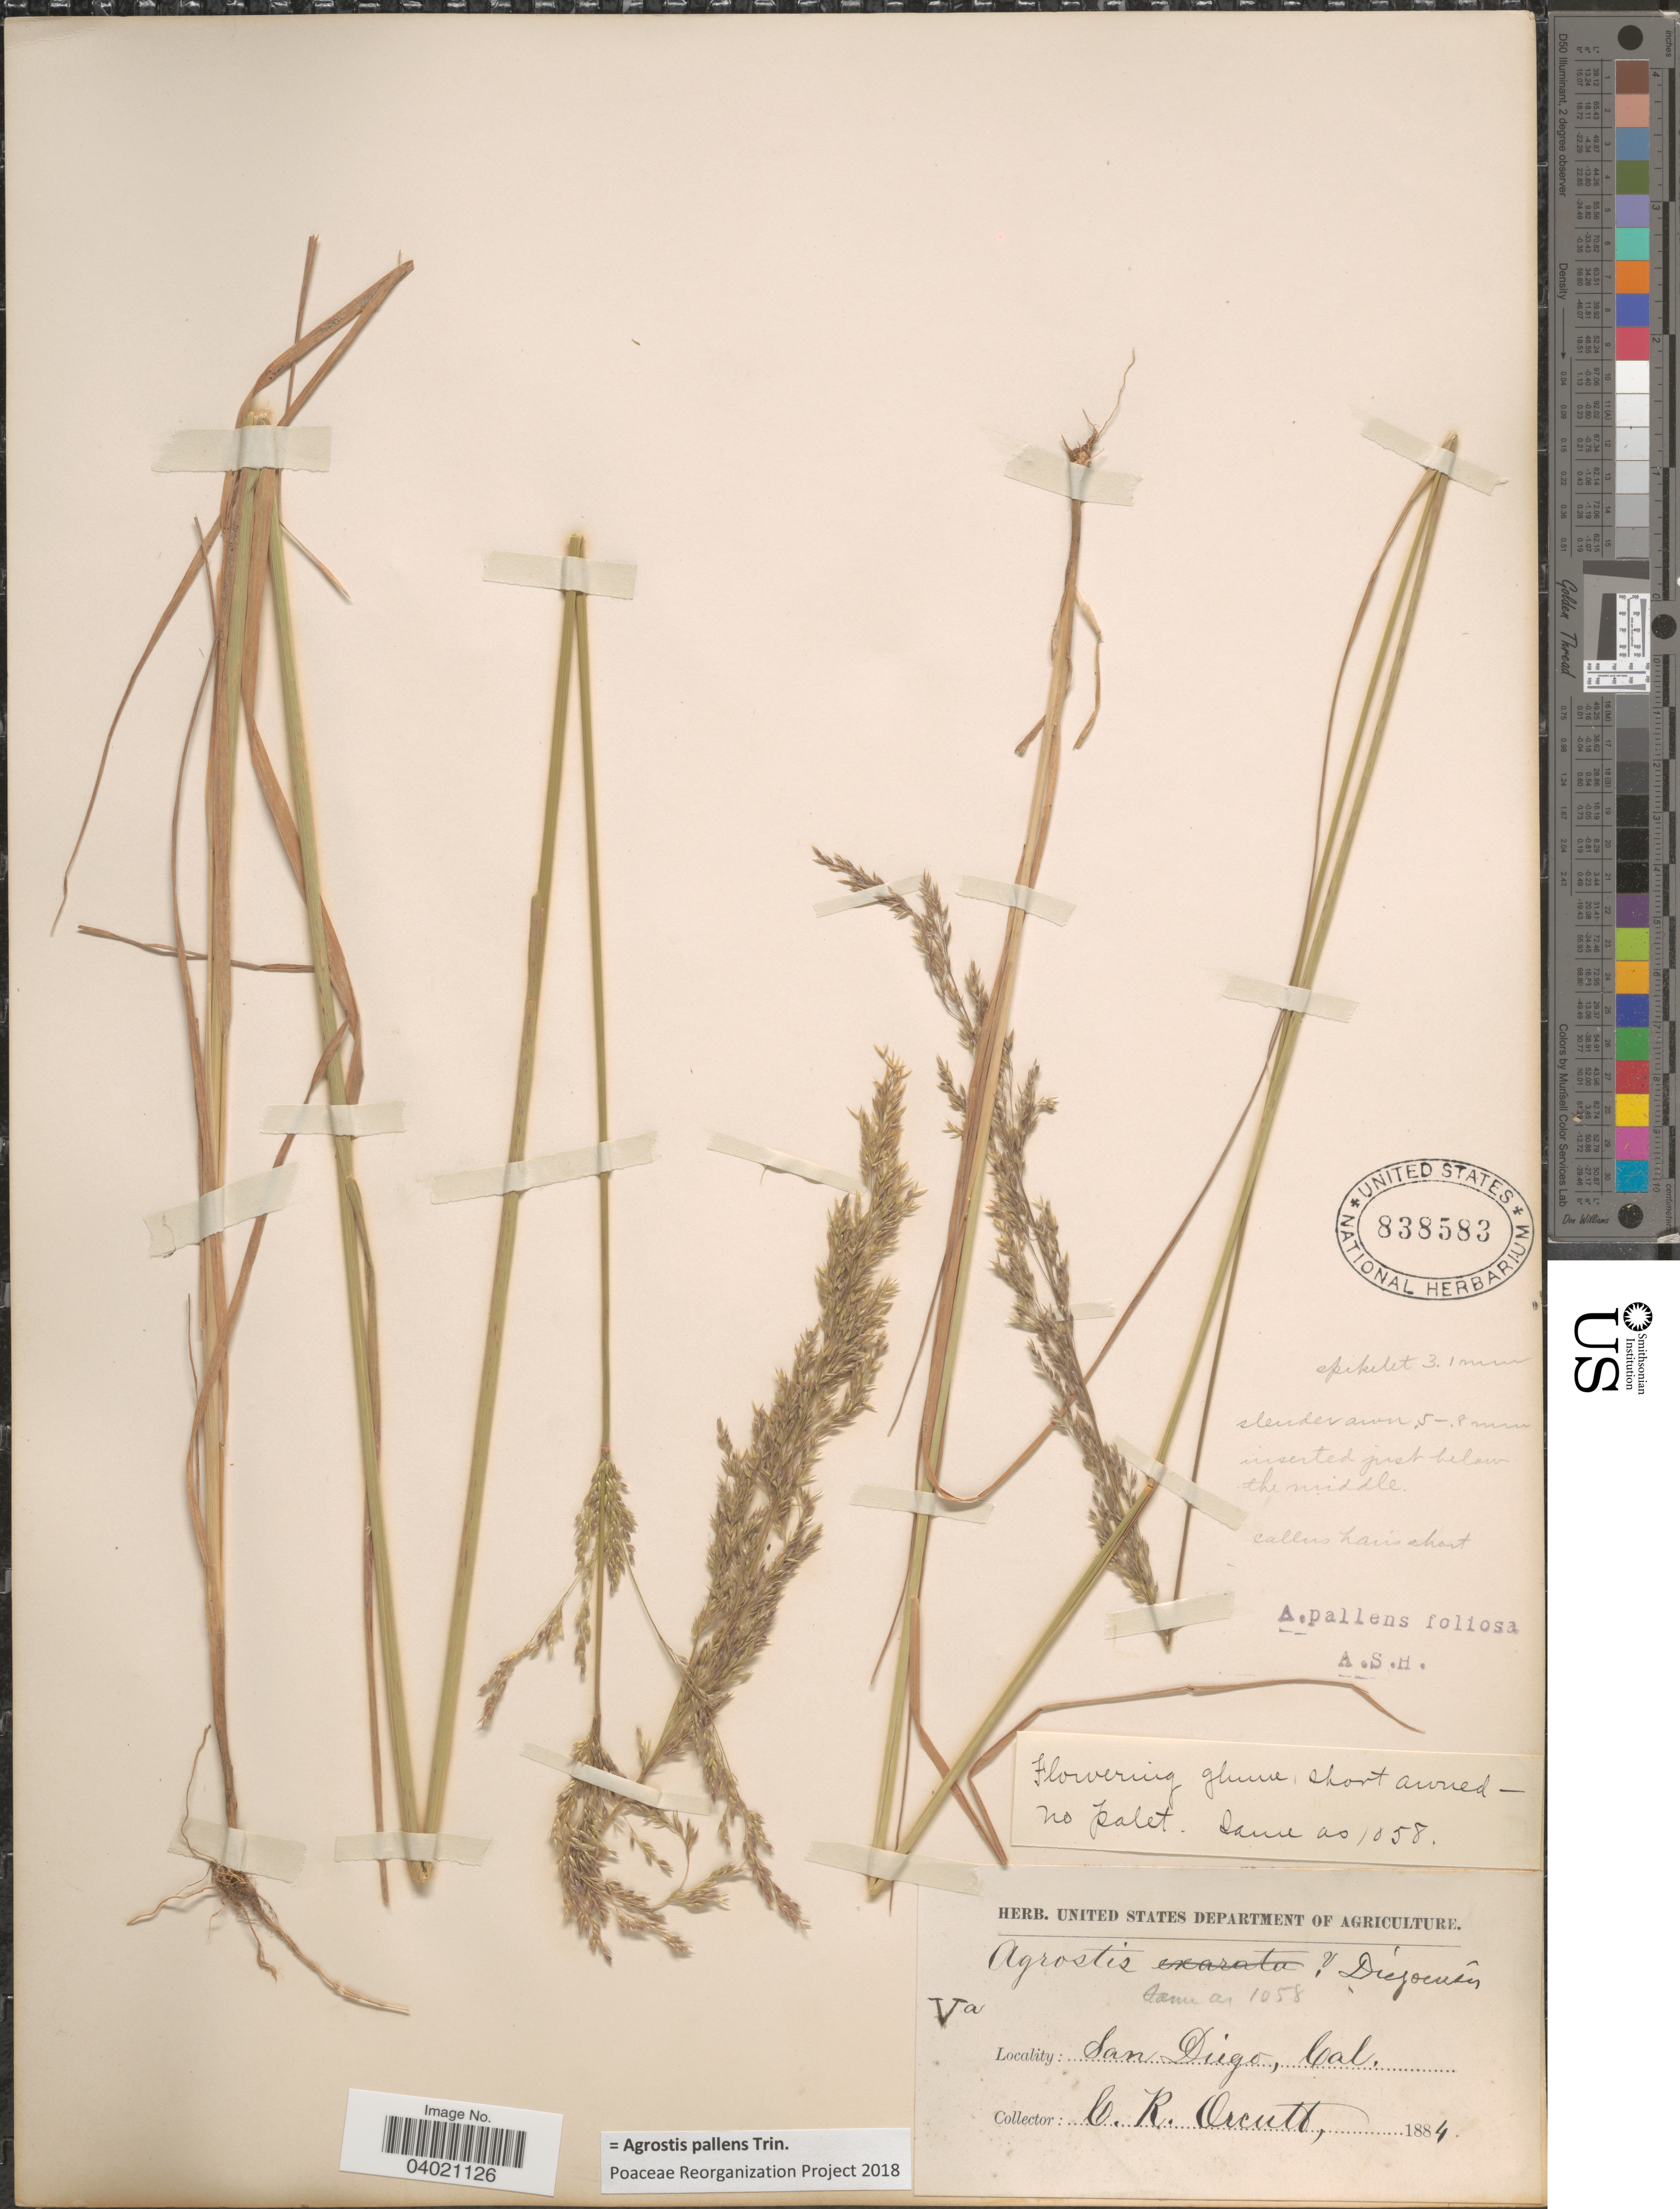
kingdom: Plantae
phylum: Tracheophyta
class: Liliopsida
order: Poales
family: Poaceae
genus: Agrostis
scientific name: Agrostis pallens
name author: Trin.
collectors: C. R. Orcutt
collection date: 1884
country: United States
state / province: California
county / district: San Diego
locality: San Diego.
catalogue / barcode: US 838583